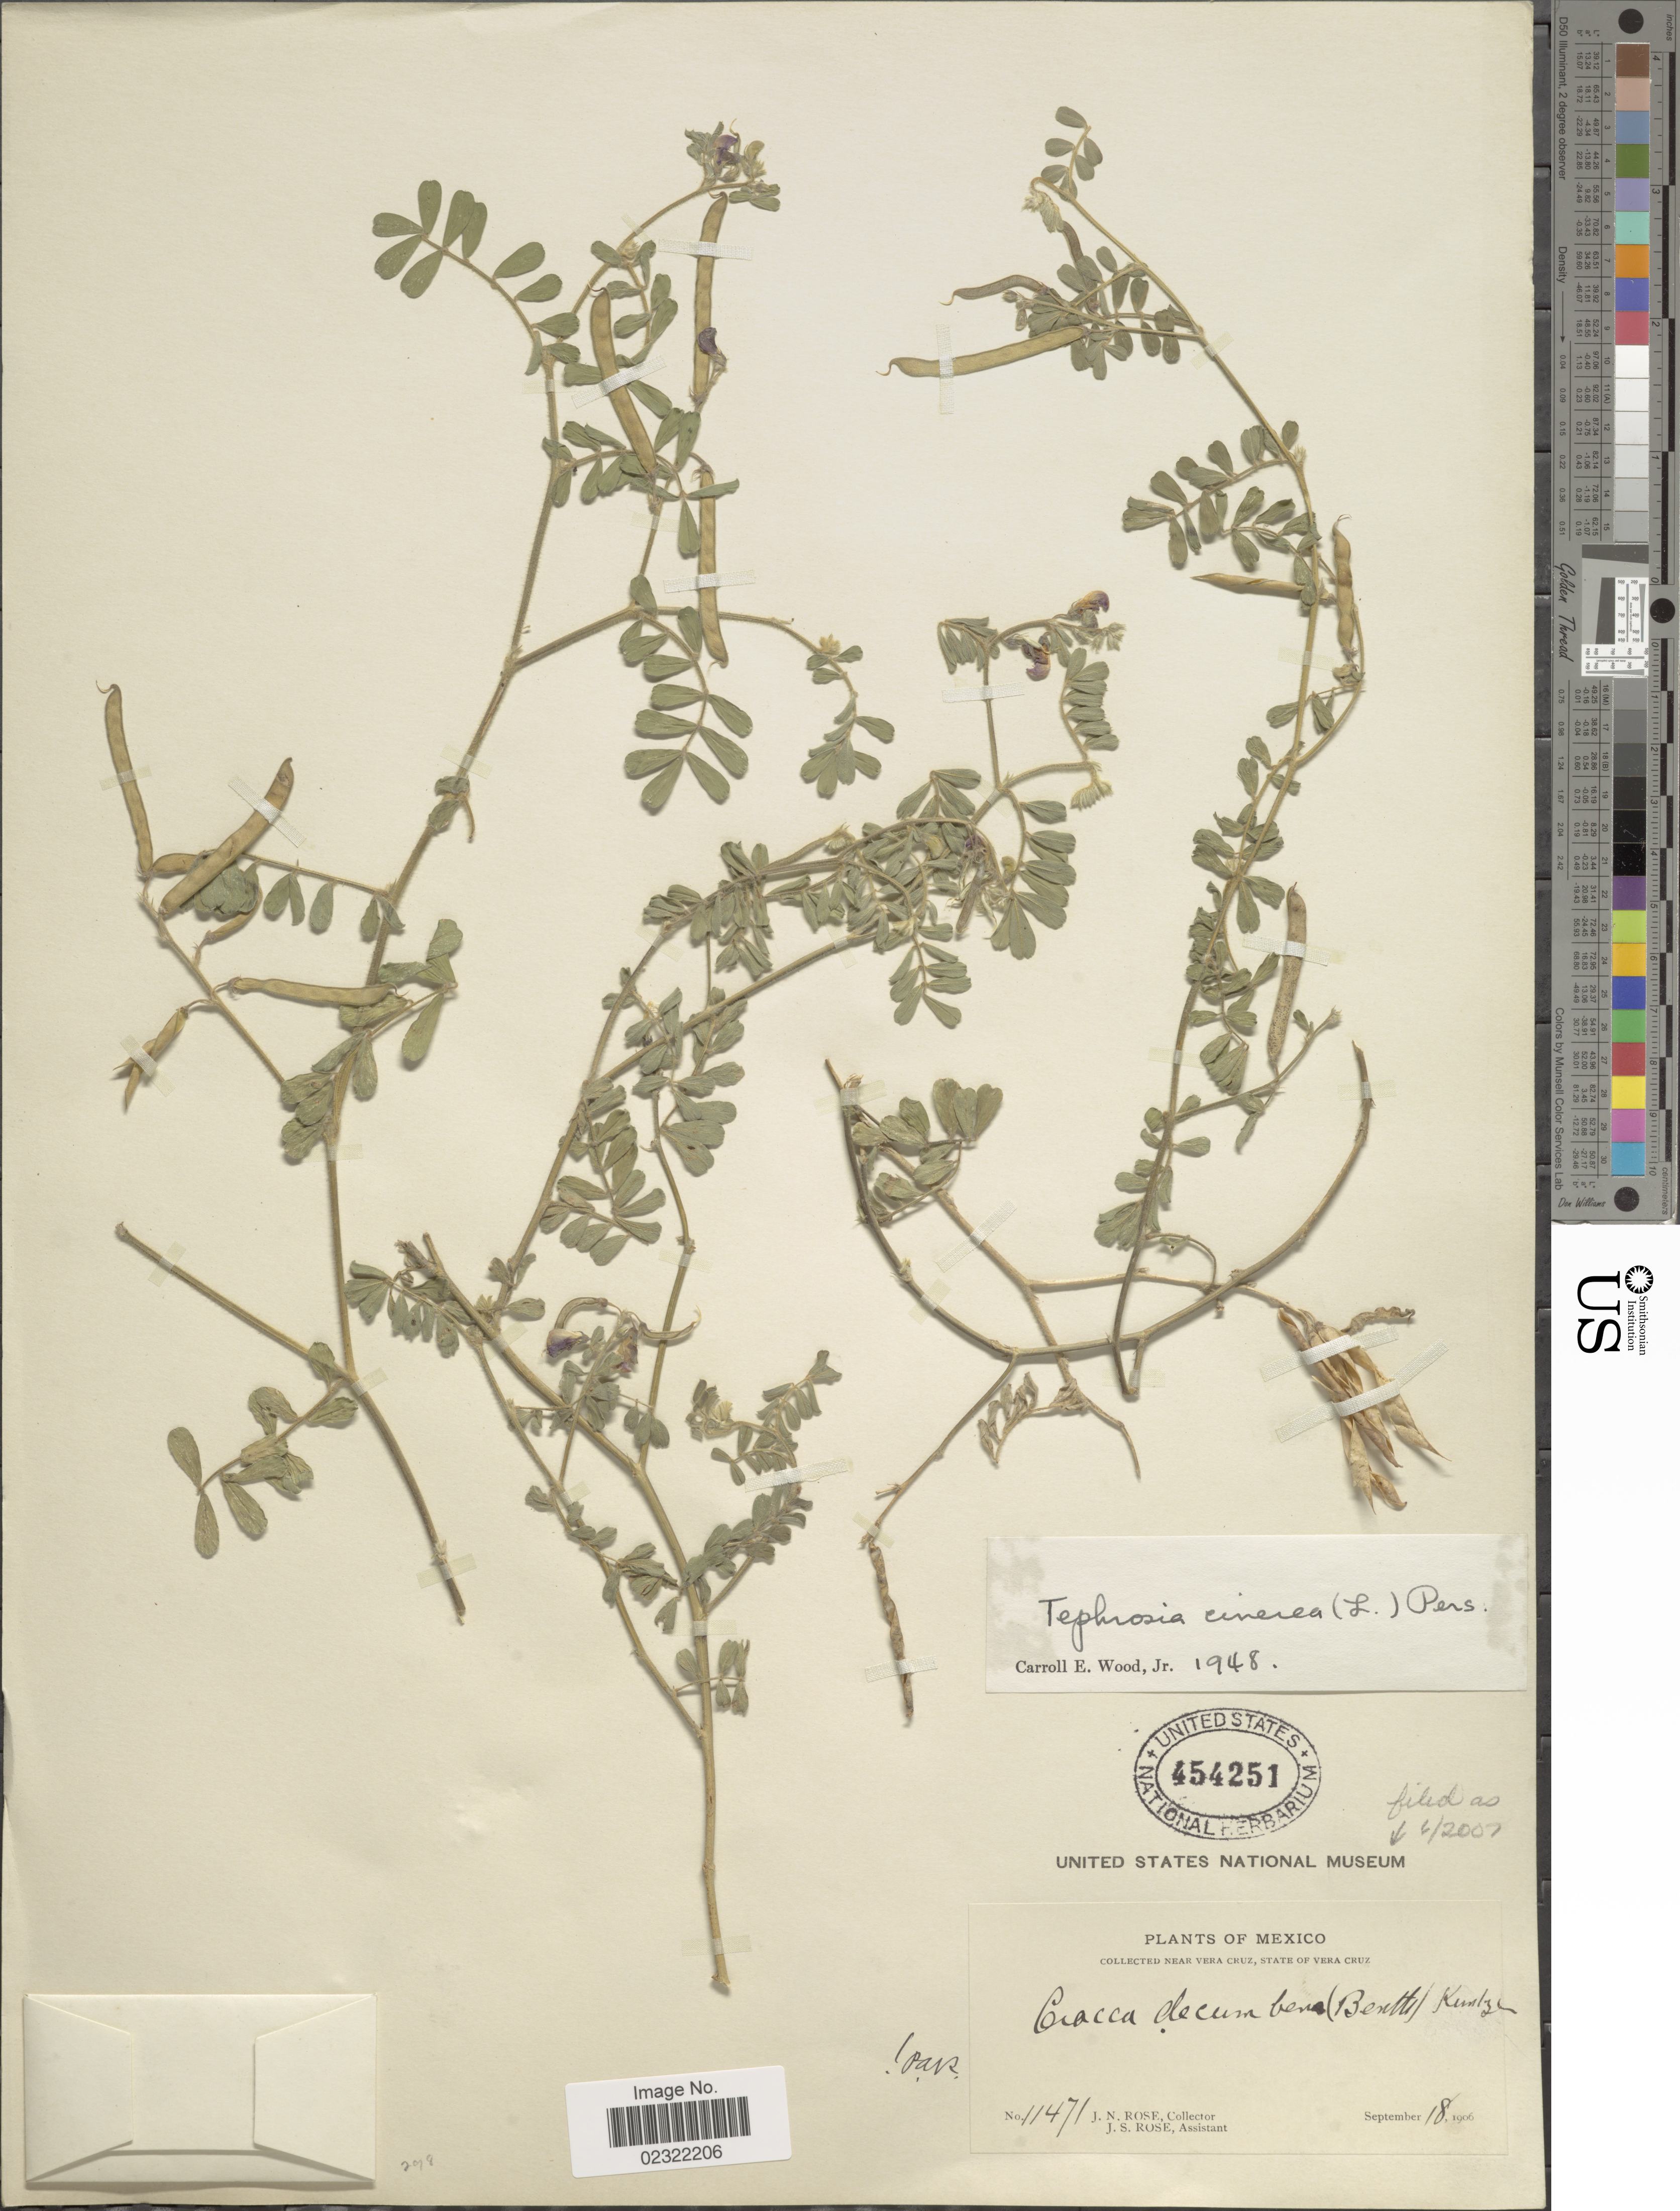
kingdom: Plantae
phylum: Tracheophyta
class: Magnoliopsida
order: Fabales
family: Fabaceae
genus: Tephrosia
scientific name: Tephrosia decumbens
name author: Benth.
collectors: J. N. Rose & J. S. Rose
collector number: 11471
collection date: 1906-09-18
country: Mexico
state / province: Veracruz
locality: Near Vera Cruz, State of Vera Cruz.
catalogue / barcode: US 454251